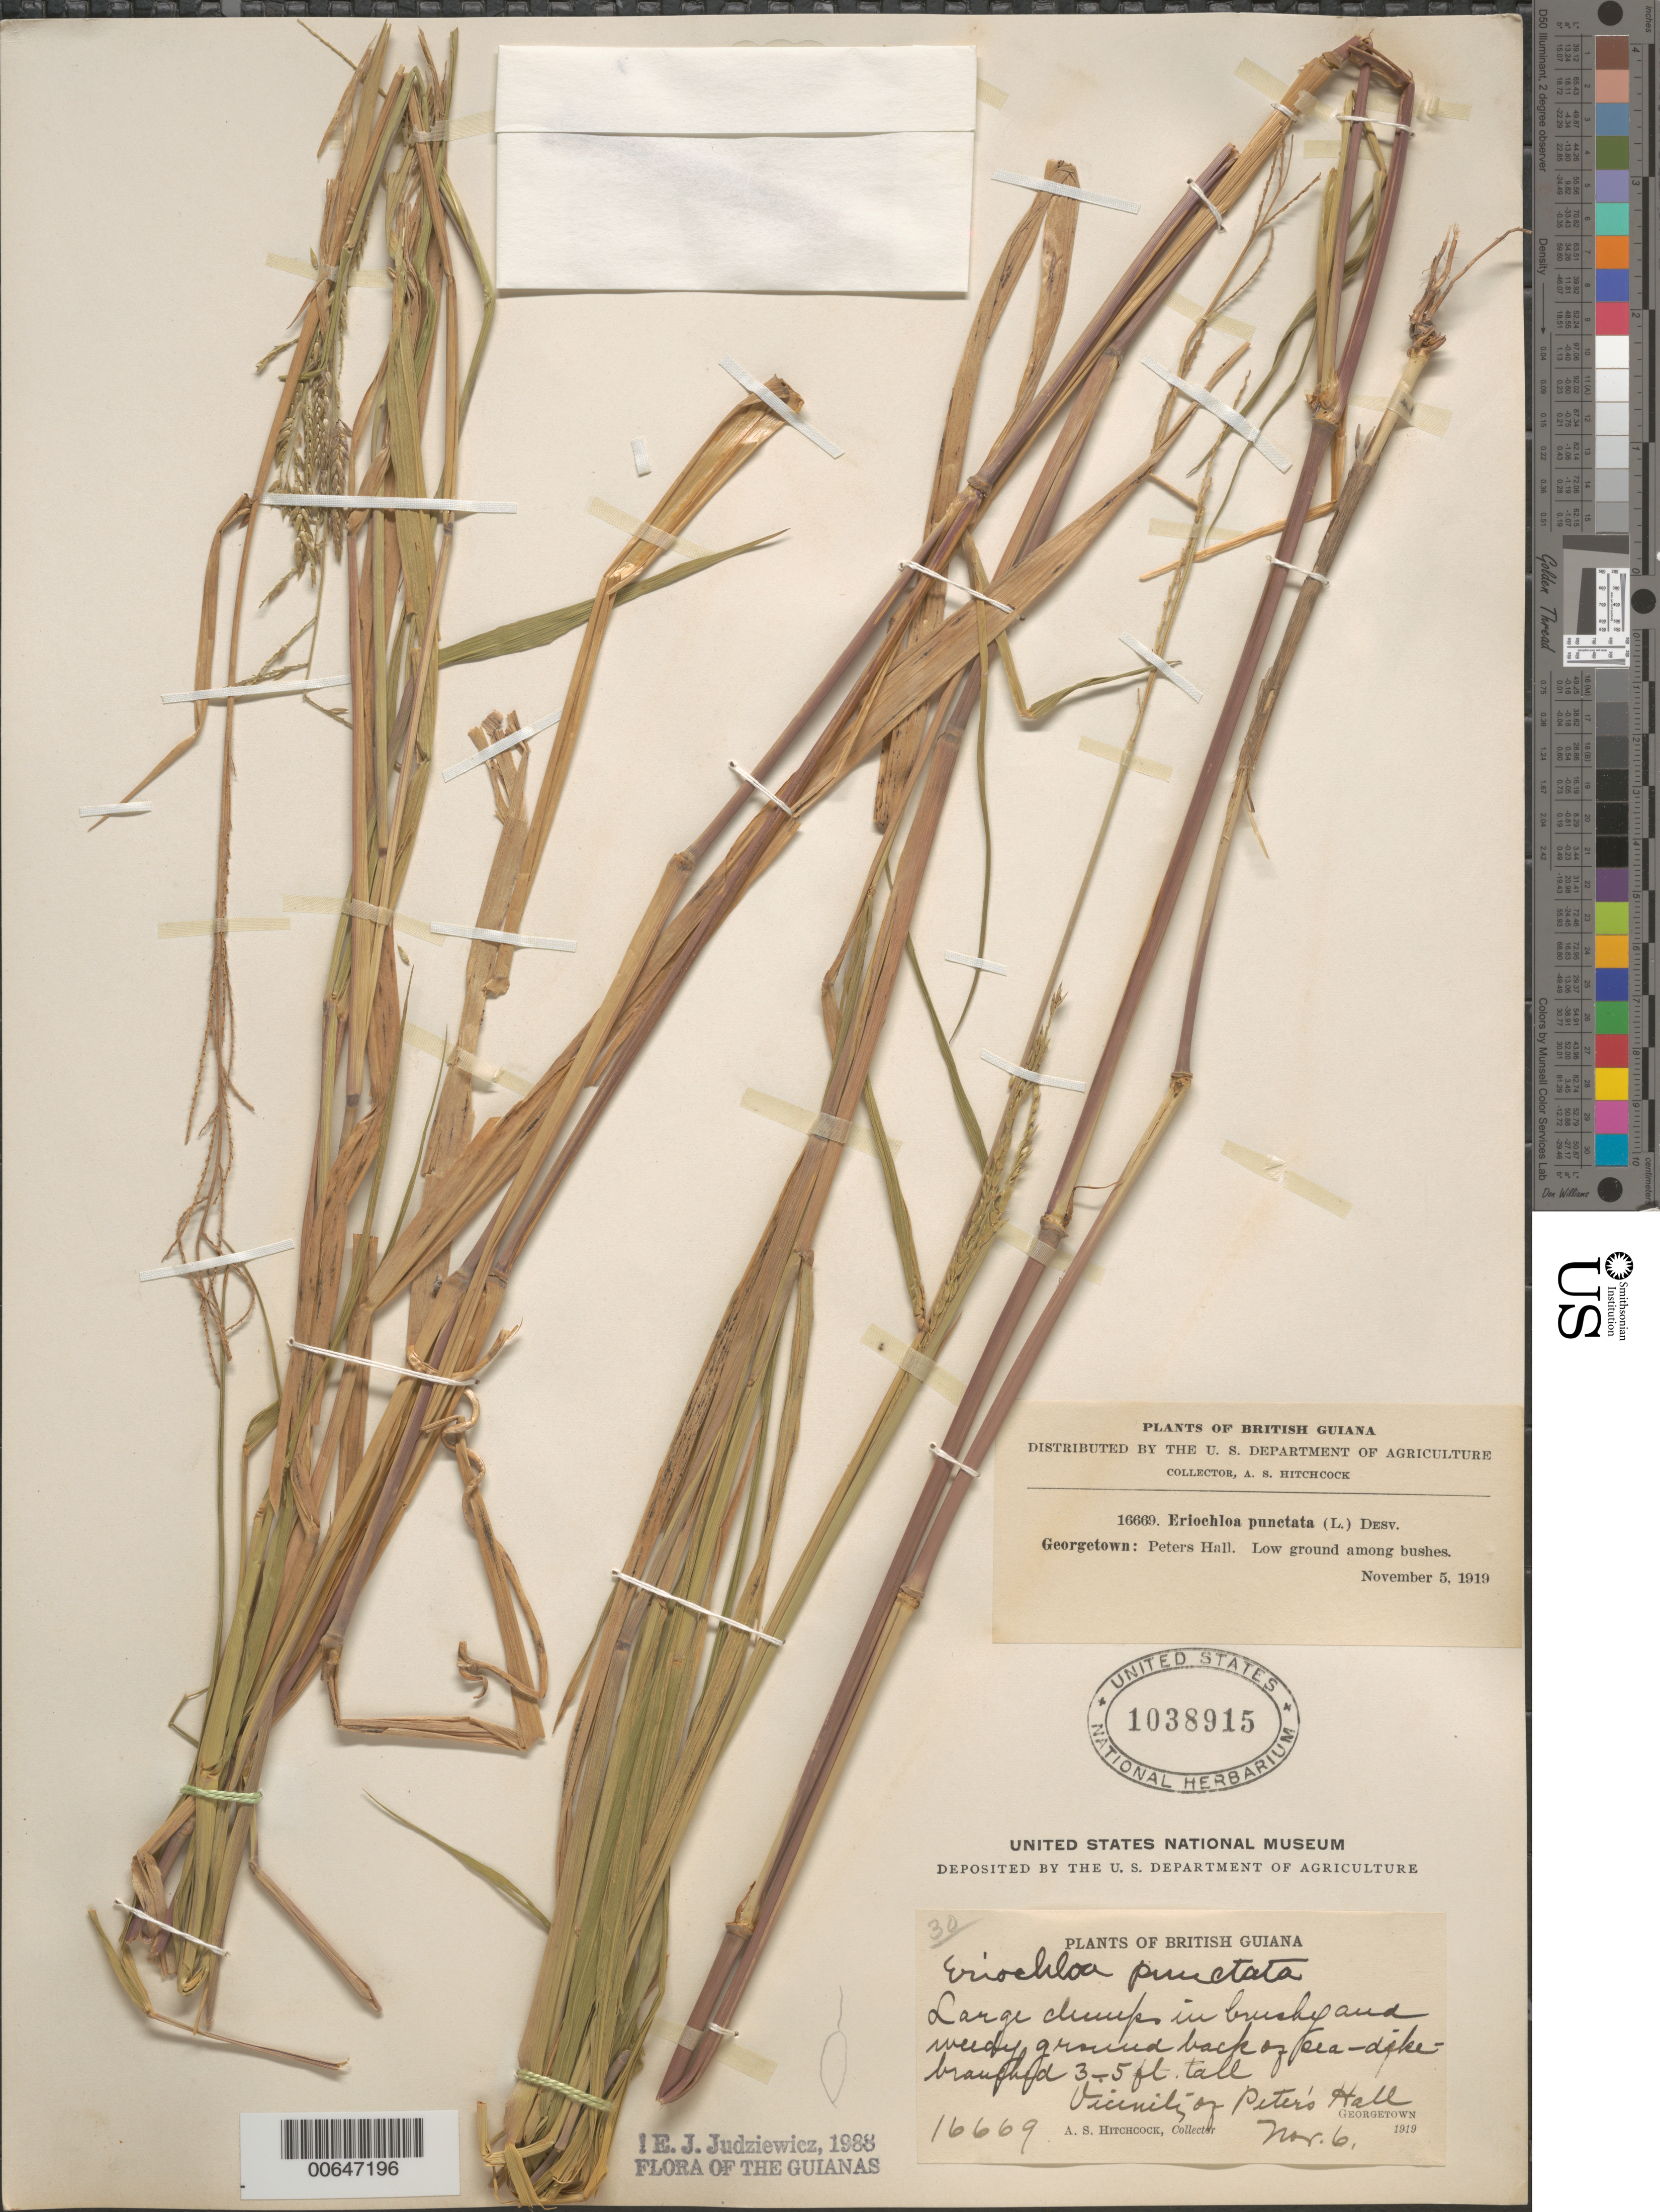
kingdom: Plantae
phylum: Tracheophyta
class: Liliopsida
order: Poales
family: Poaceae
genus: Eriochloa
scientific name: Eriochloa punctata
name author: (L.) Desv. ex Ham.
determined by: Judziewicz, E. J.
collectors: A. S. Hitchcock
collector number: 16669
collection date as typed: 6-Nov-19 to 10-Nov-19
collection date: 1919-11-06/1919-11-10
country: Guyana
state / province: Demerara-Mahaica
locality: Georgetown, vic. of Peter's Hall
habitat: Large clumps in brushy and weedy ground back of sea dike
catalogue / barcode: US 1038915